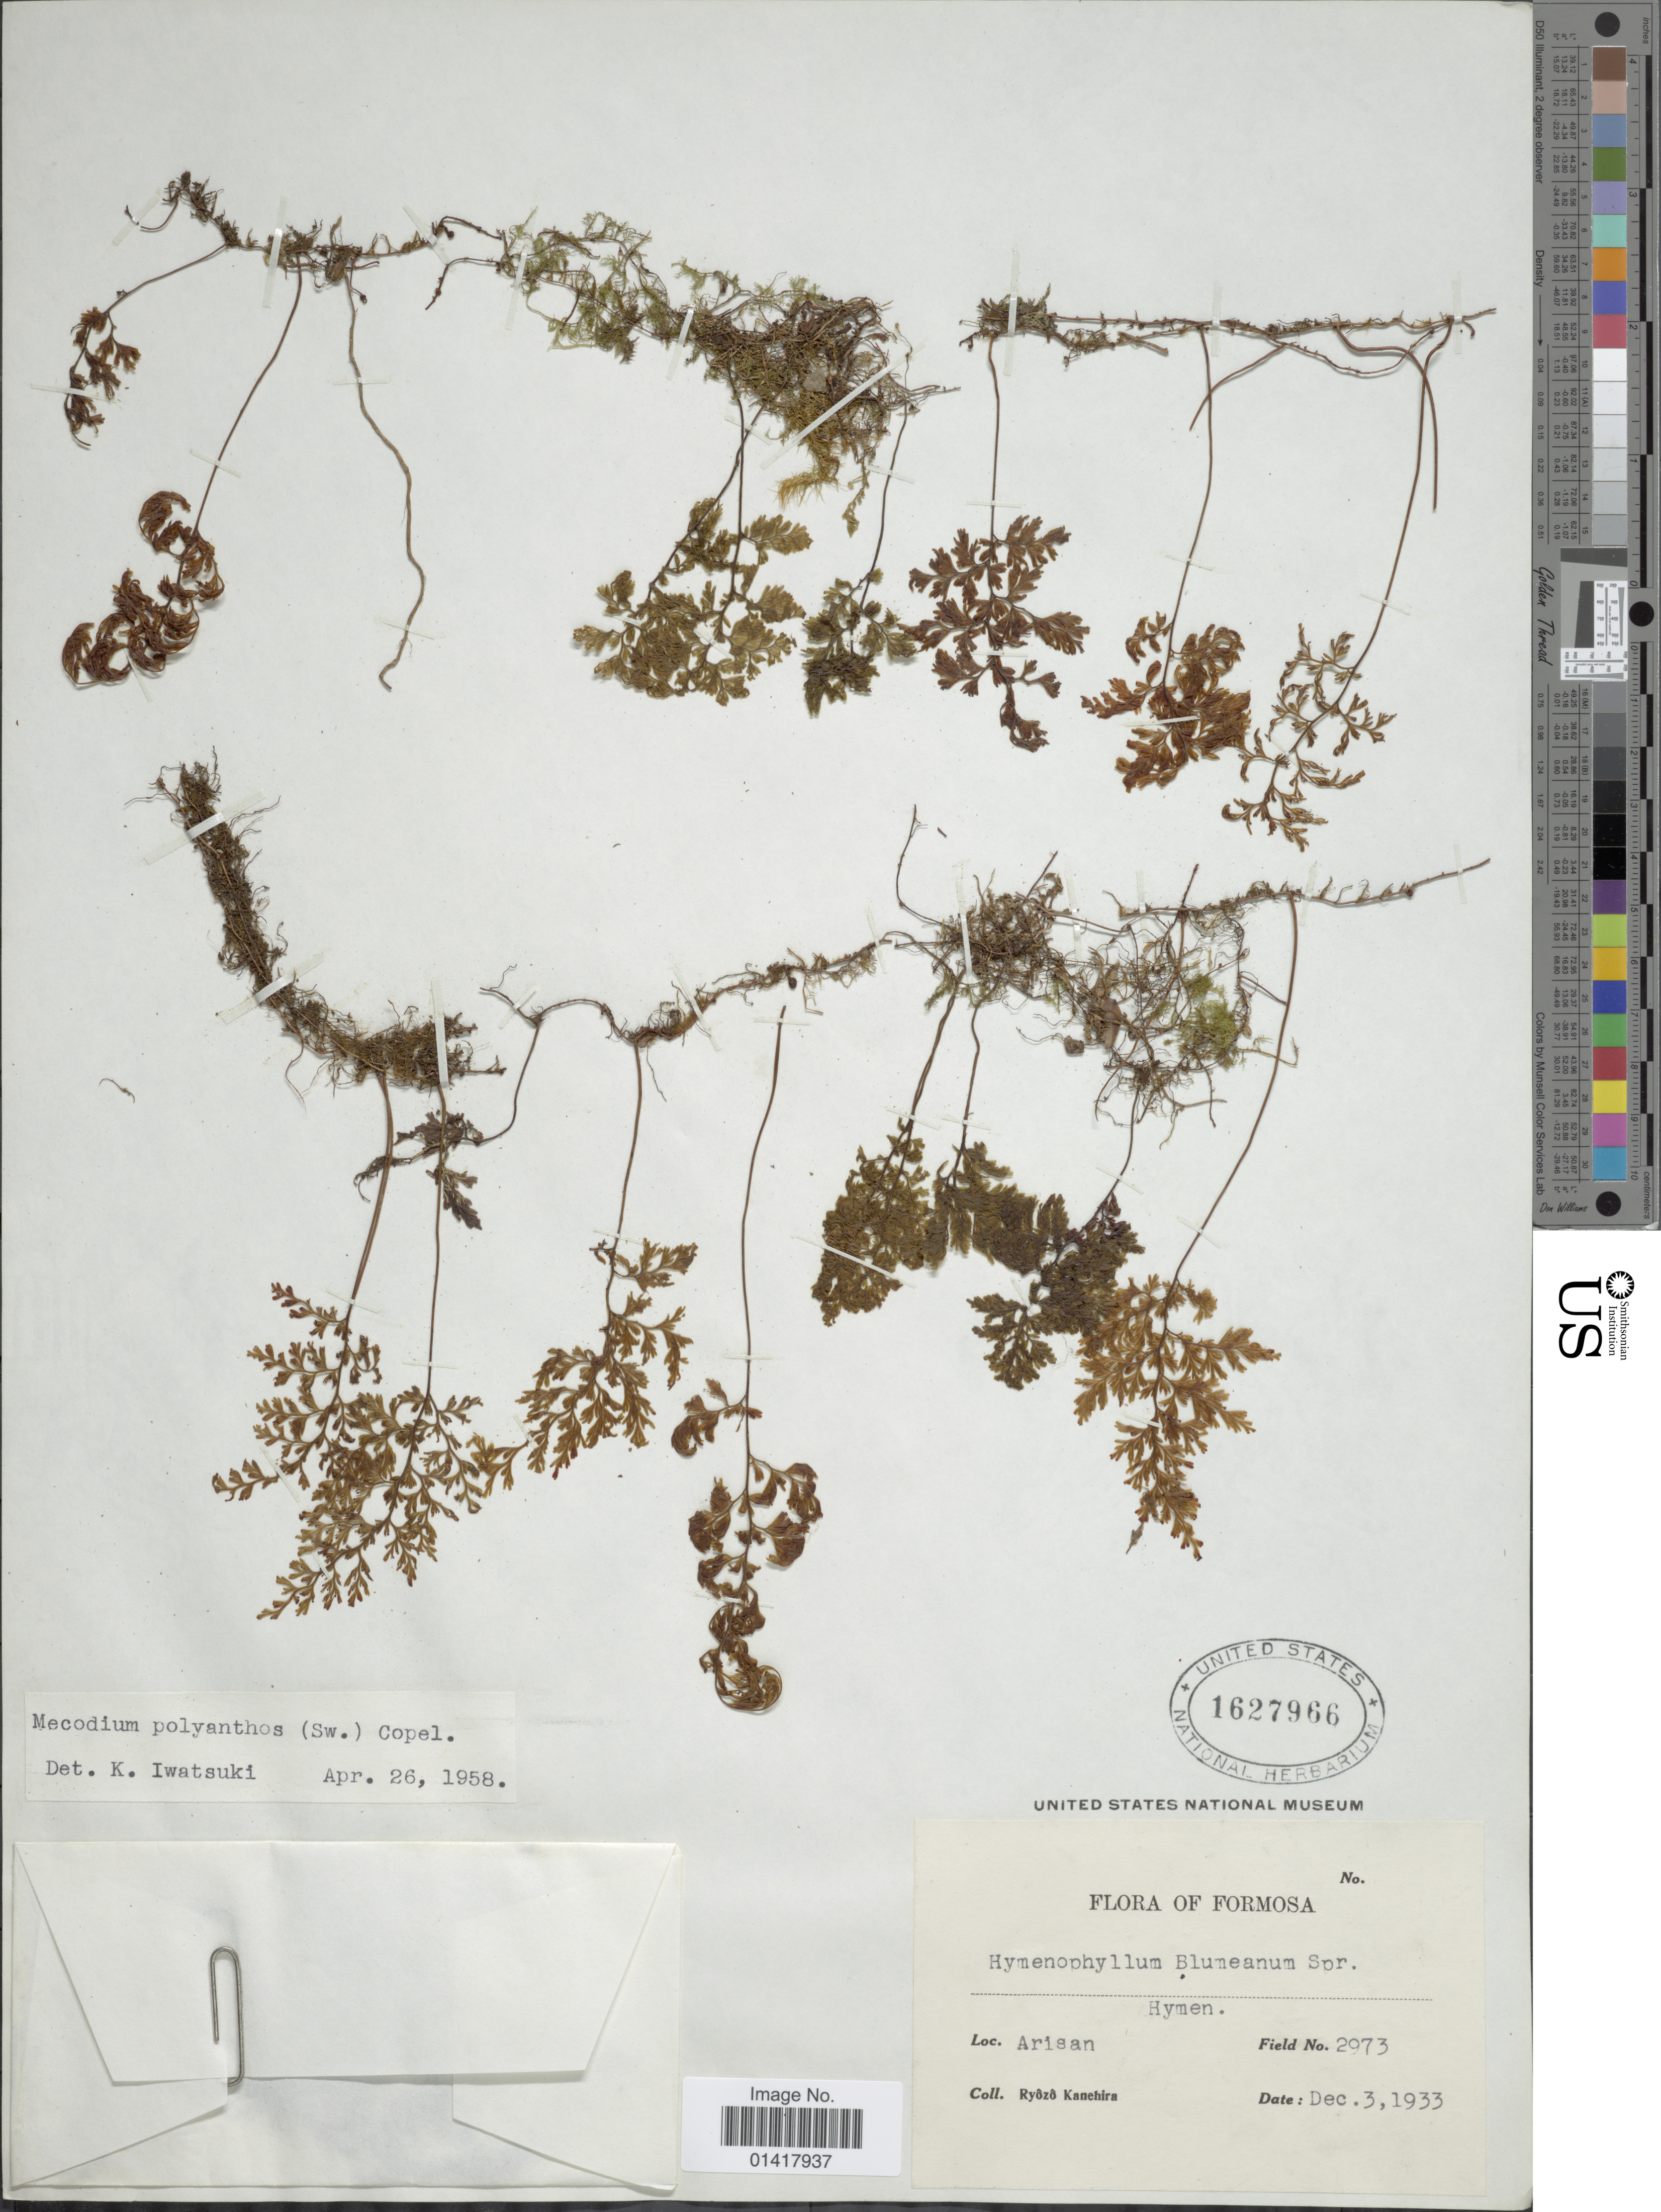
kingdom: Plantae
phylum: Tracheophyta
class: Polypodiopsida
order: Hymenophyllales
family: Hymenophyllaceae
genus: Hymenophyllum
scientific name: Hymenophyllum polyanthos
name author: (Sw.) Sw.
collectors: R. Kanehira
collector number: Field 2973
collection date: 1933-12-03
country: Taiwan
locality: Arisan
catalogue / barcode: US 1627966